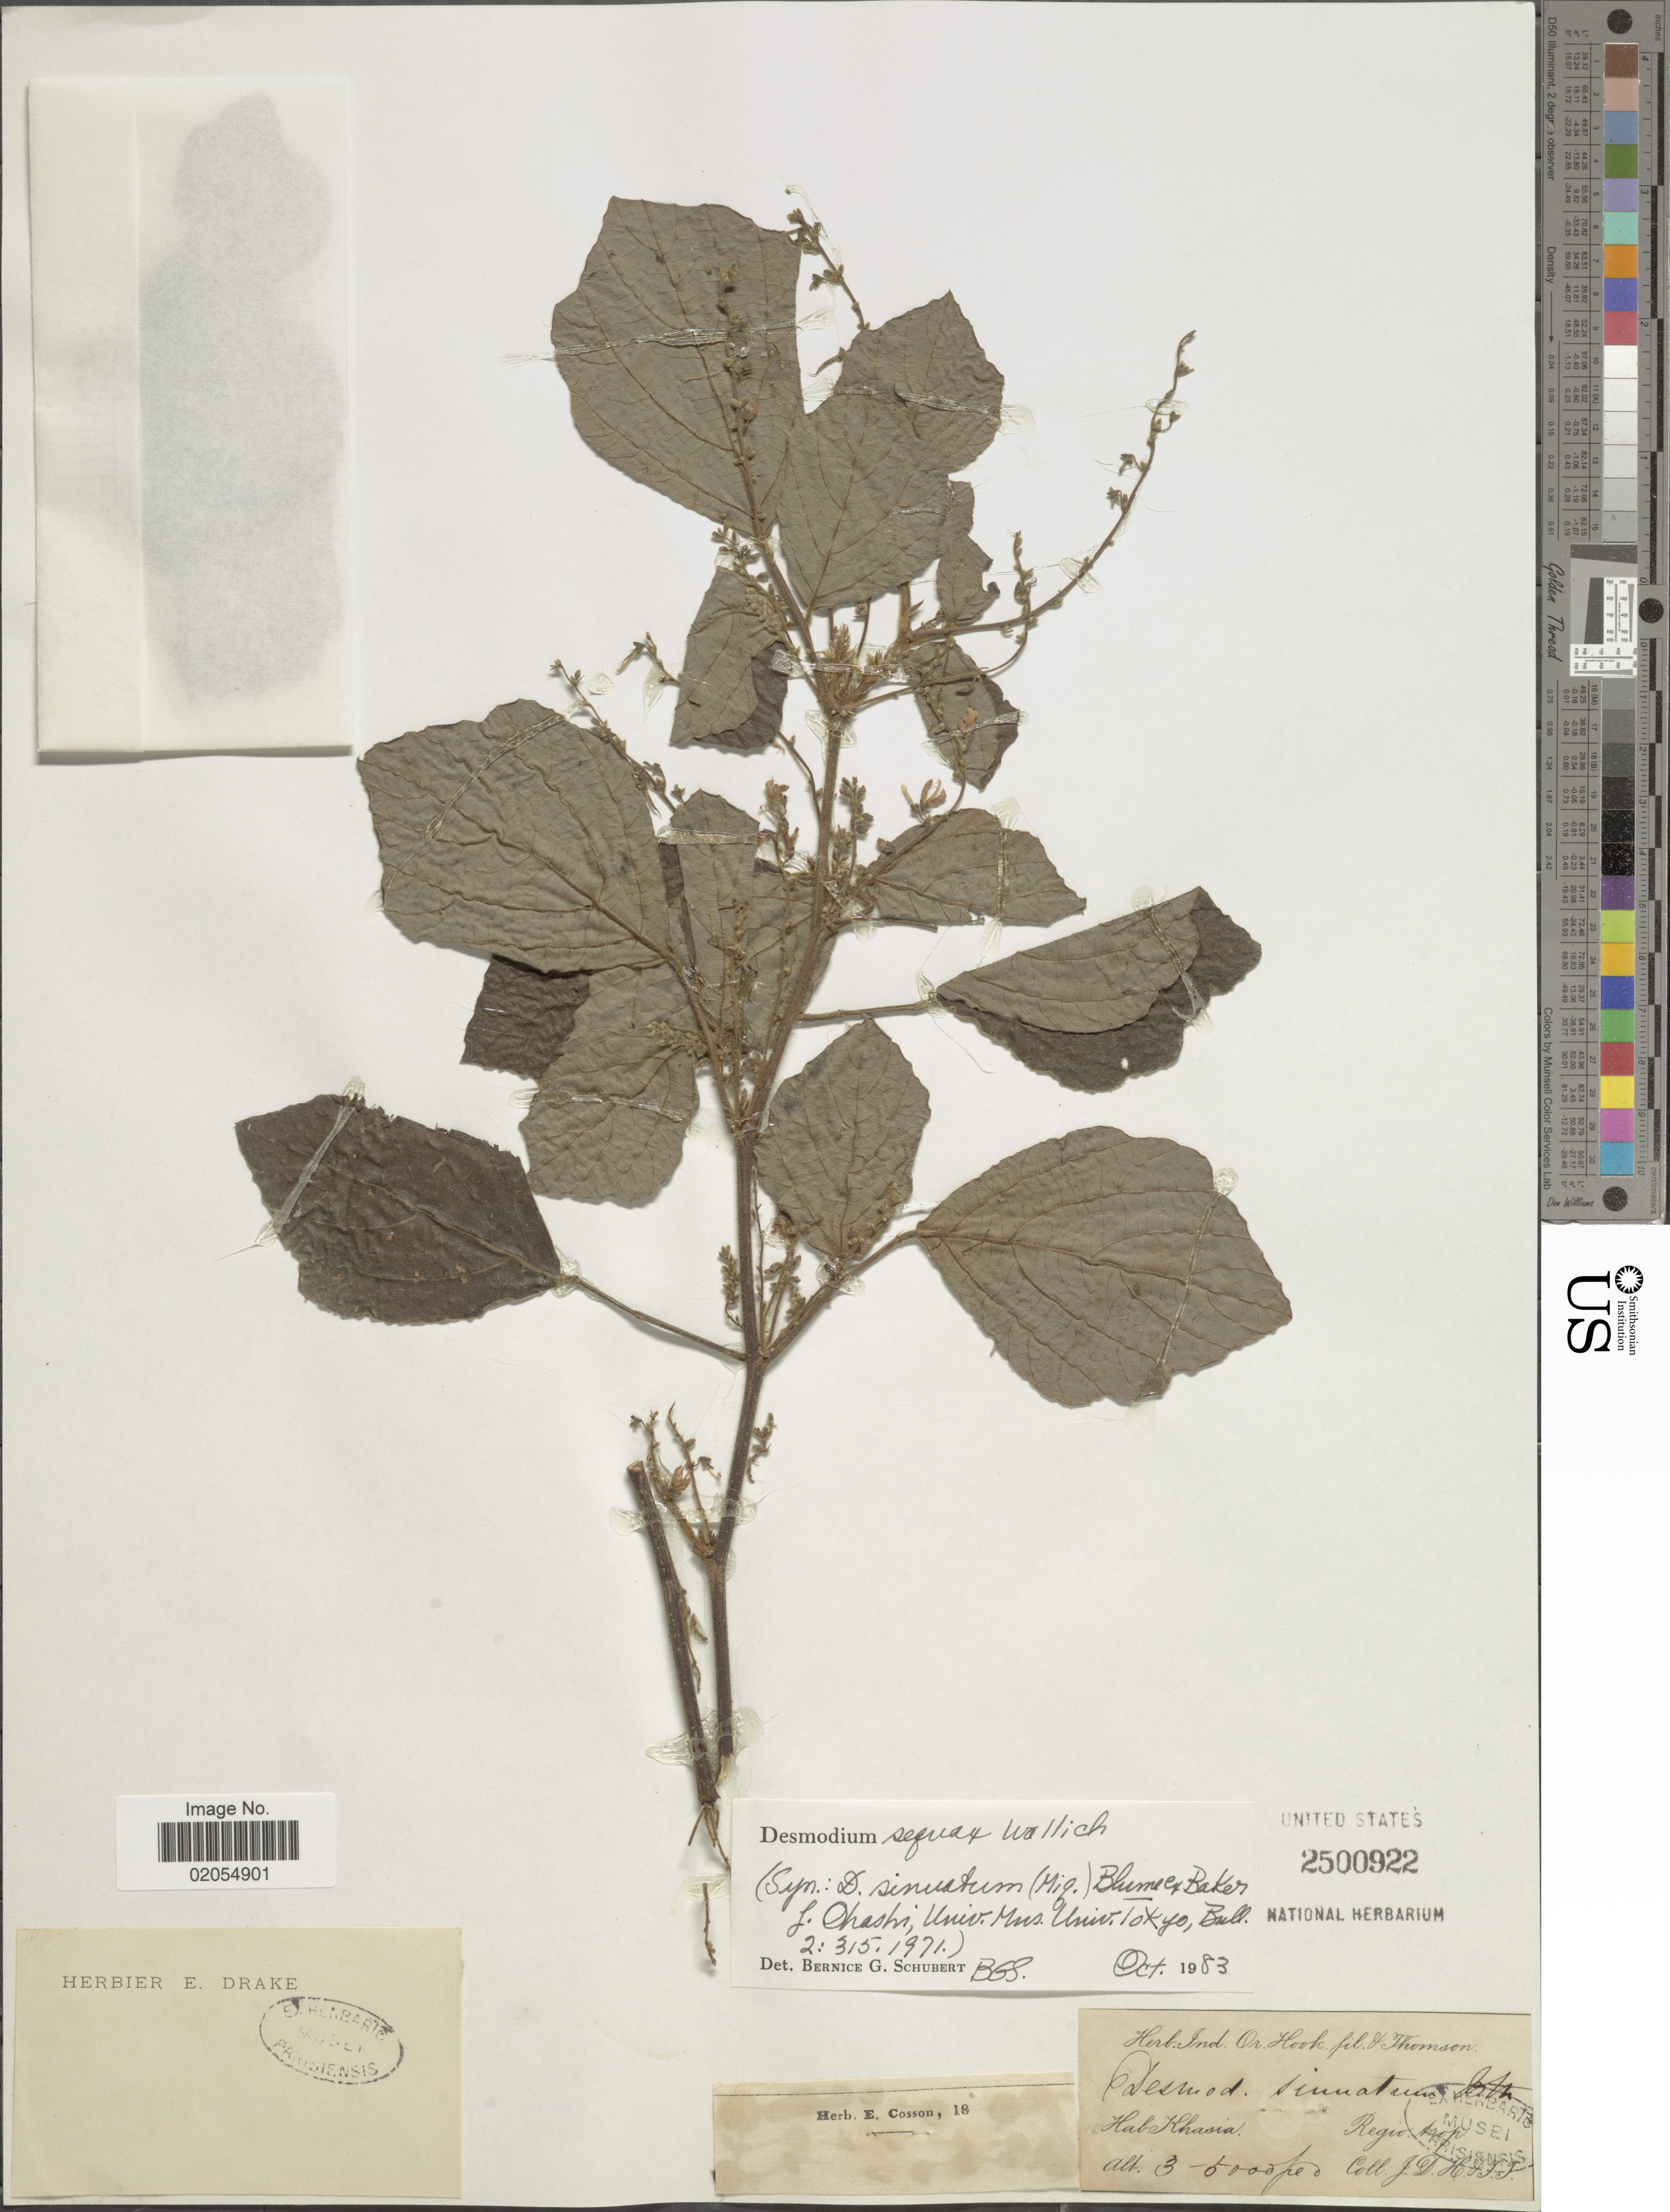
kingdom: Plantae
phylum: Tracheophyta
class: Magnoliopsida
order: Fabales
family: Fabaceae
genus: Puhuaea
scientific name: Puhuaea sequax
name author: (Wall.) H. Ohashi & K. Ohashi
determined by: Strong, Mark T., (BOT), Smithsonian Institution - National Museum of Natural History (UNITED STATES)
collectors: J. D. H. & T. T.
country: India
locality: Khasia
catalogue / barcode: US 2500922